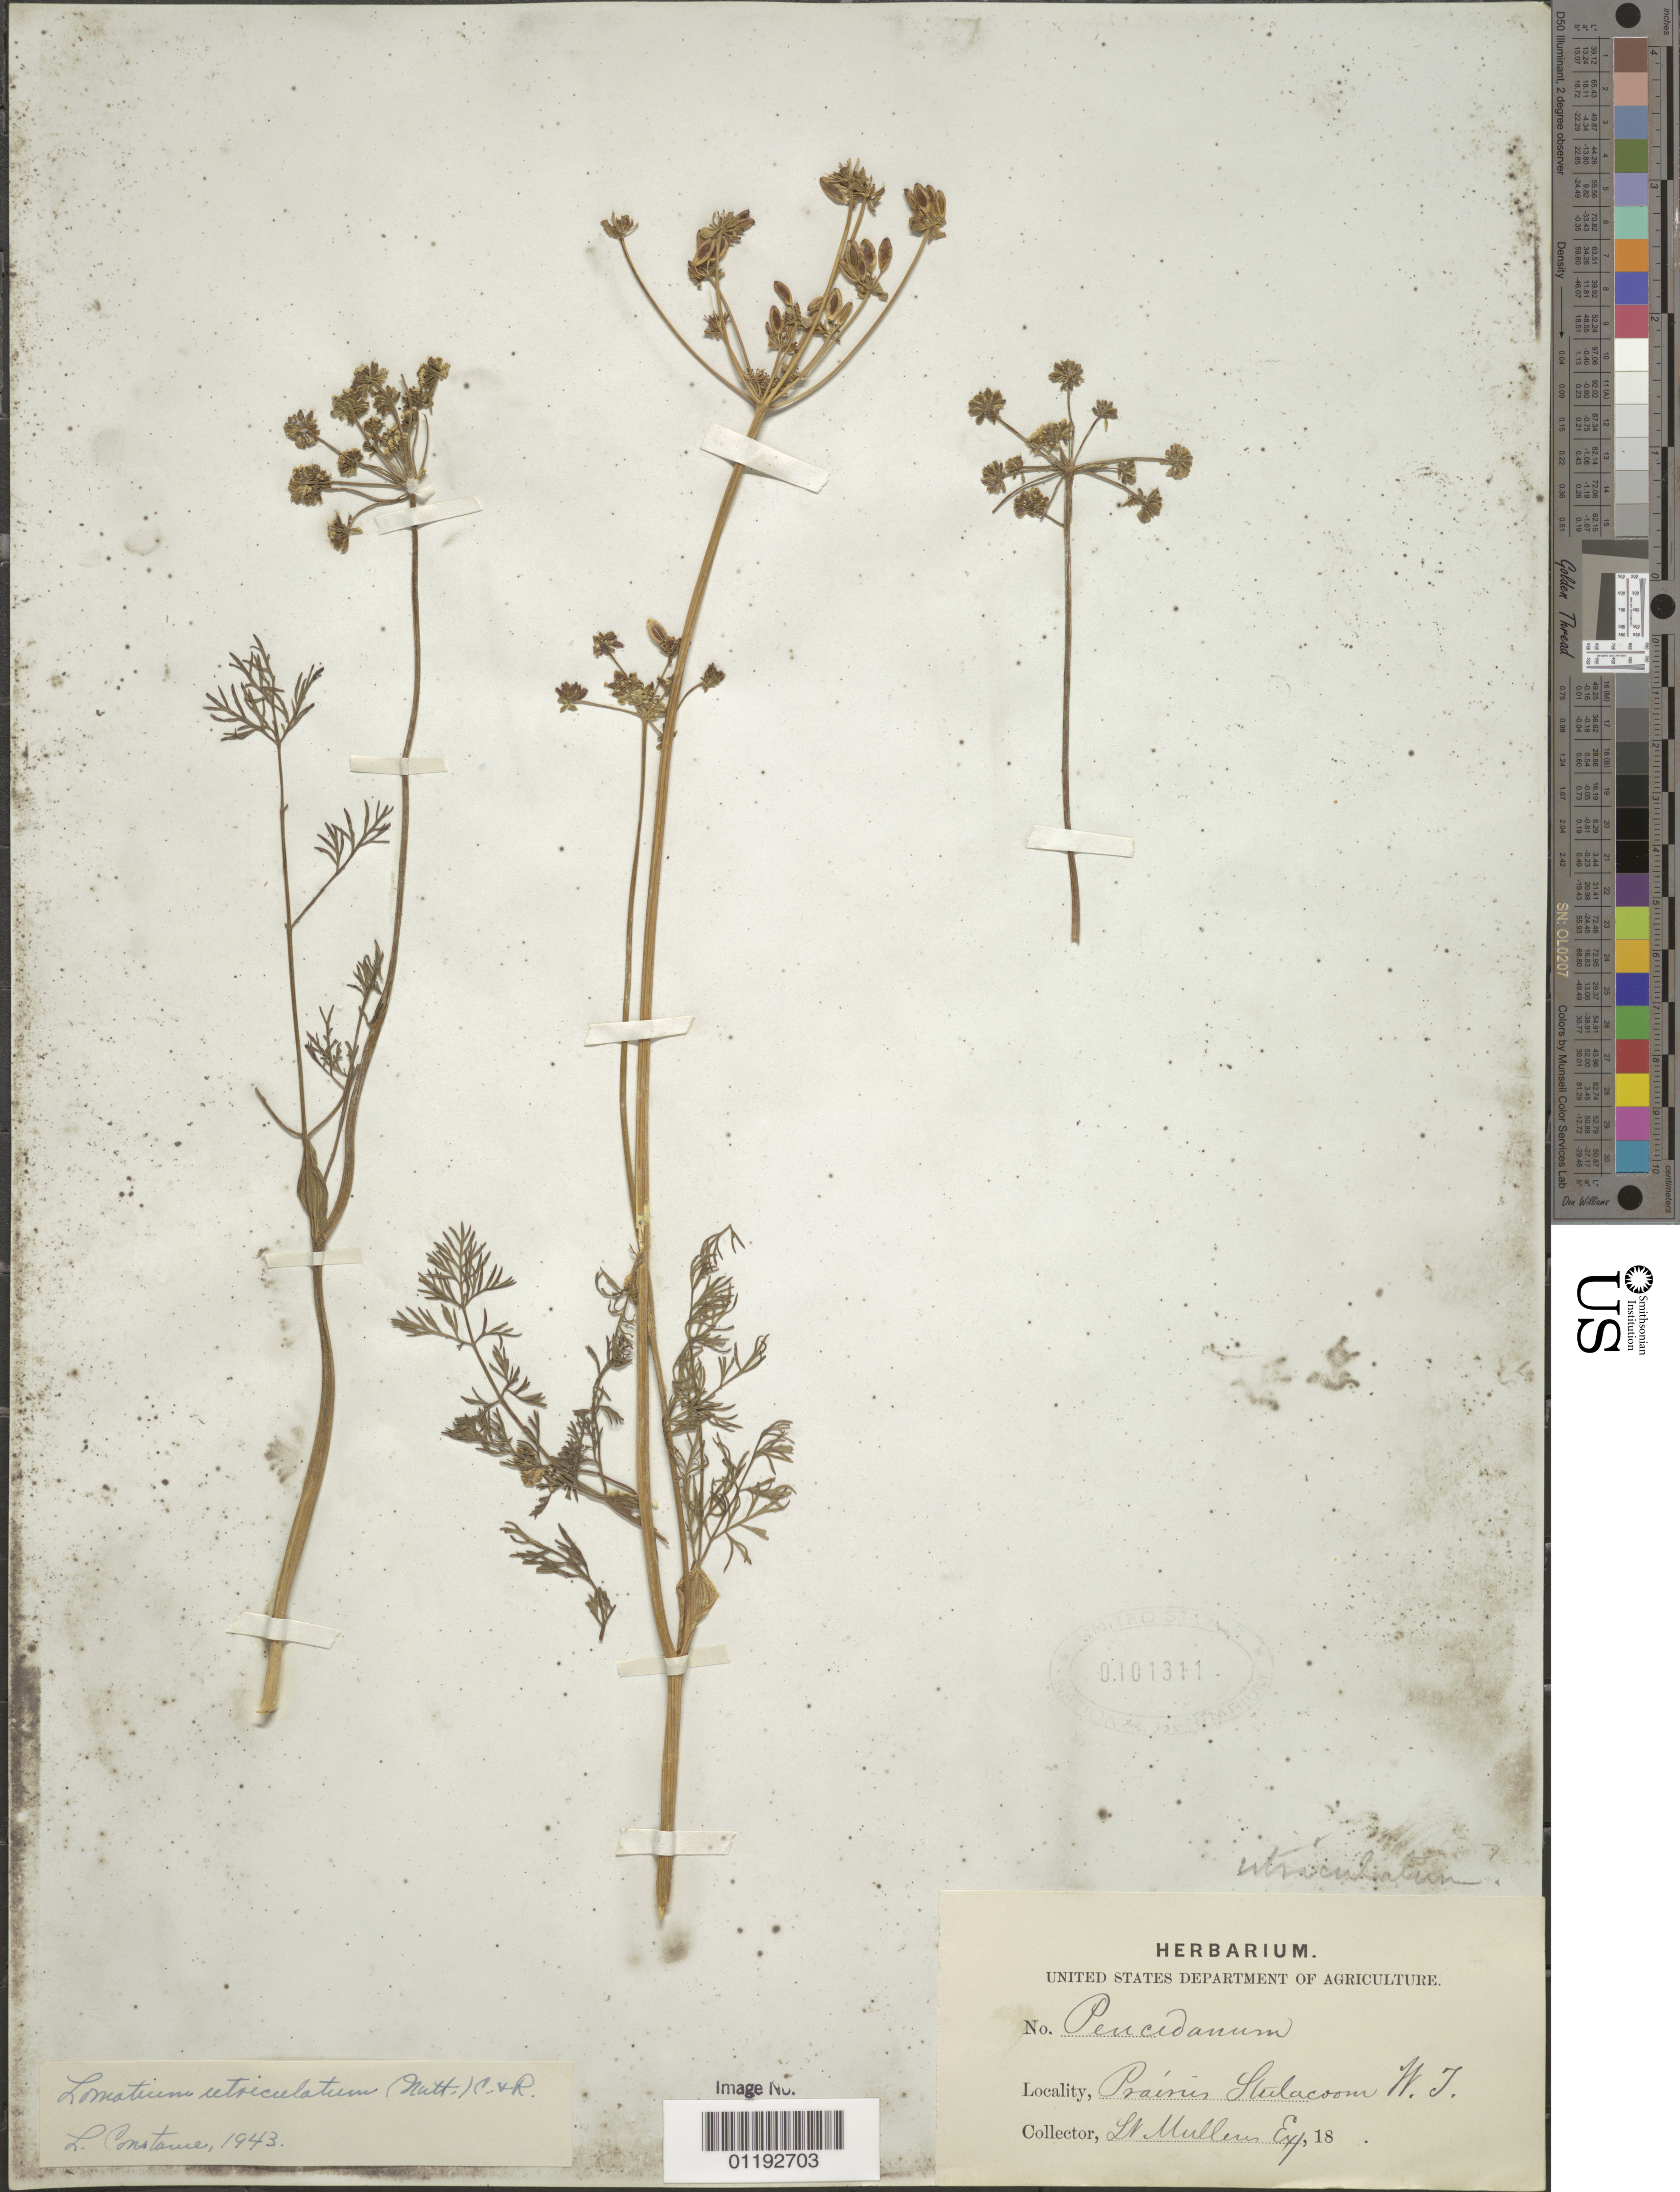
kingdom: Plantae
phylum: Tracheophyta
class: Magnoliopsida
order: Apiales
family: Apiaceae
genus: Lomatium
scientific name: Lomatium utriculatum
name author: (Nutt. ex Torr. & A. Gray) J.M. Coult. & Rose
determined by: Constance, L., (UC), University of California Berkeley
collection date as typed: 18--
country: United States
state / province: Washington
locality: Prairies, Steilacoom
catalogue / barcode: US 101311